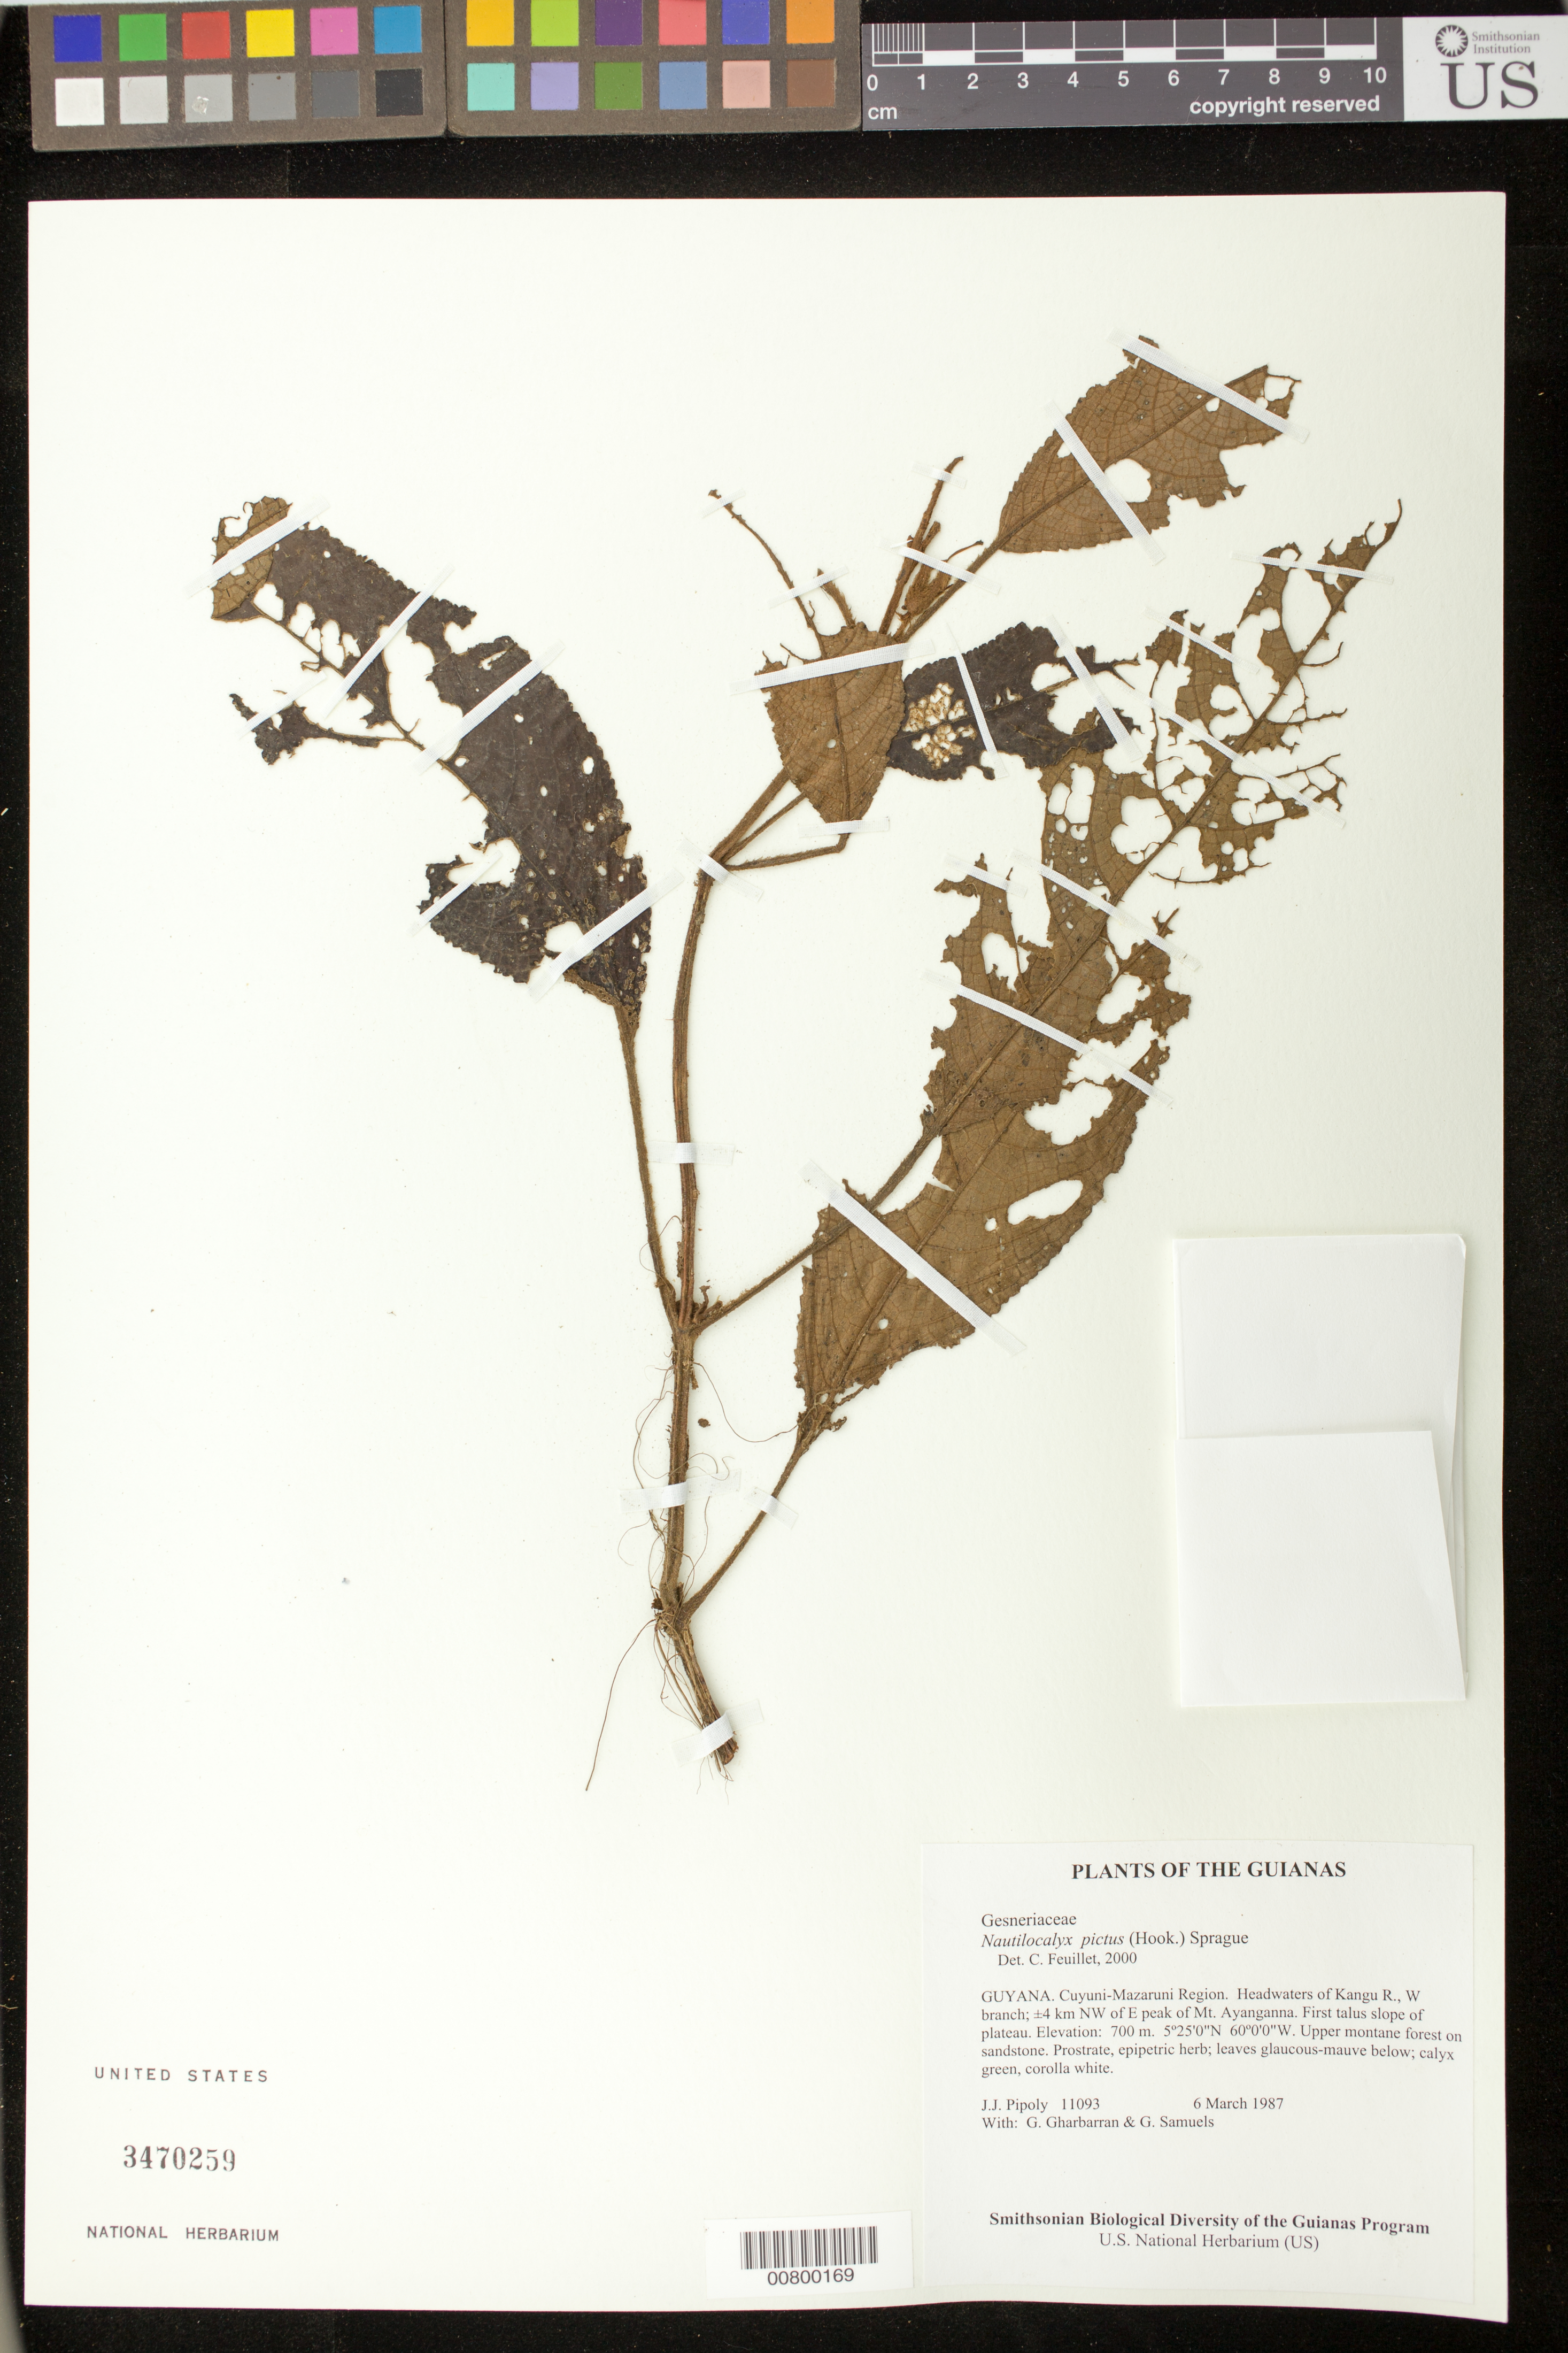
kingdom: Plantae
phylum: Tracheophyta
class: Magnoliopsida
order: Lamiales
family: Gesneriaceae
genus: Nautilocalyx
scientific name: Nautilocalyx pictus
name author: (Hook.) Sprague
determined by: Feuillet, C.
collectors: J. J. Pipoly, G. Gharbarran & G. Samuels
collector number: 11093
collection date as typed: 6 March 1987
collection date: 1987-03-06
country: Guyana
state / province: Cuyuni-Mazaruni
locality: Headwaters of Kangu R., W branch; ±4 km NW of E peak of Mt. Ayanganna. First talus slope of plateau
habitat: Upper montane forest on sandstone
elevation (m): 700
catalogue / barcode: US 3470259